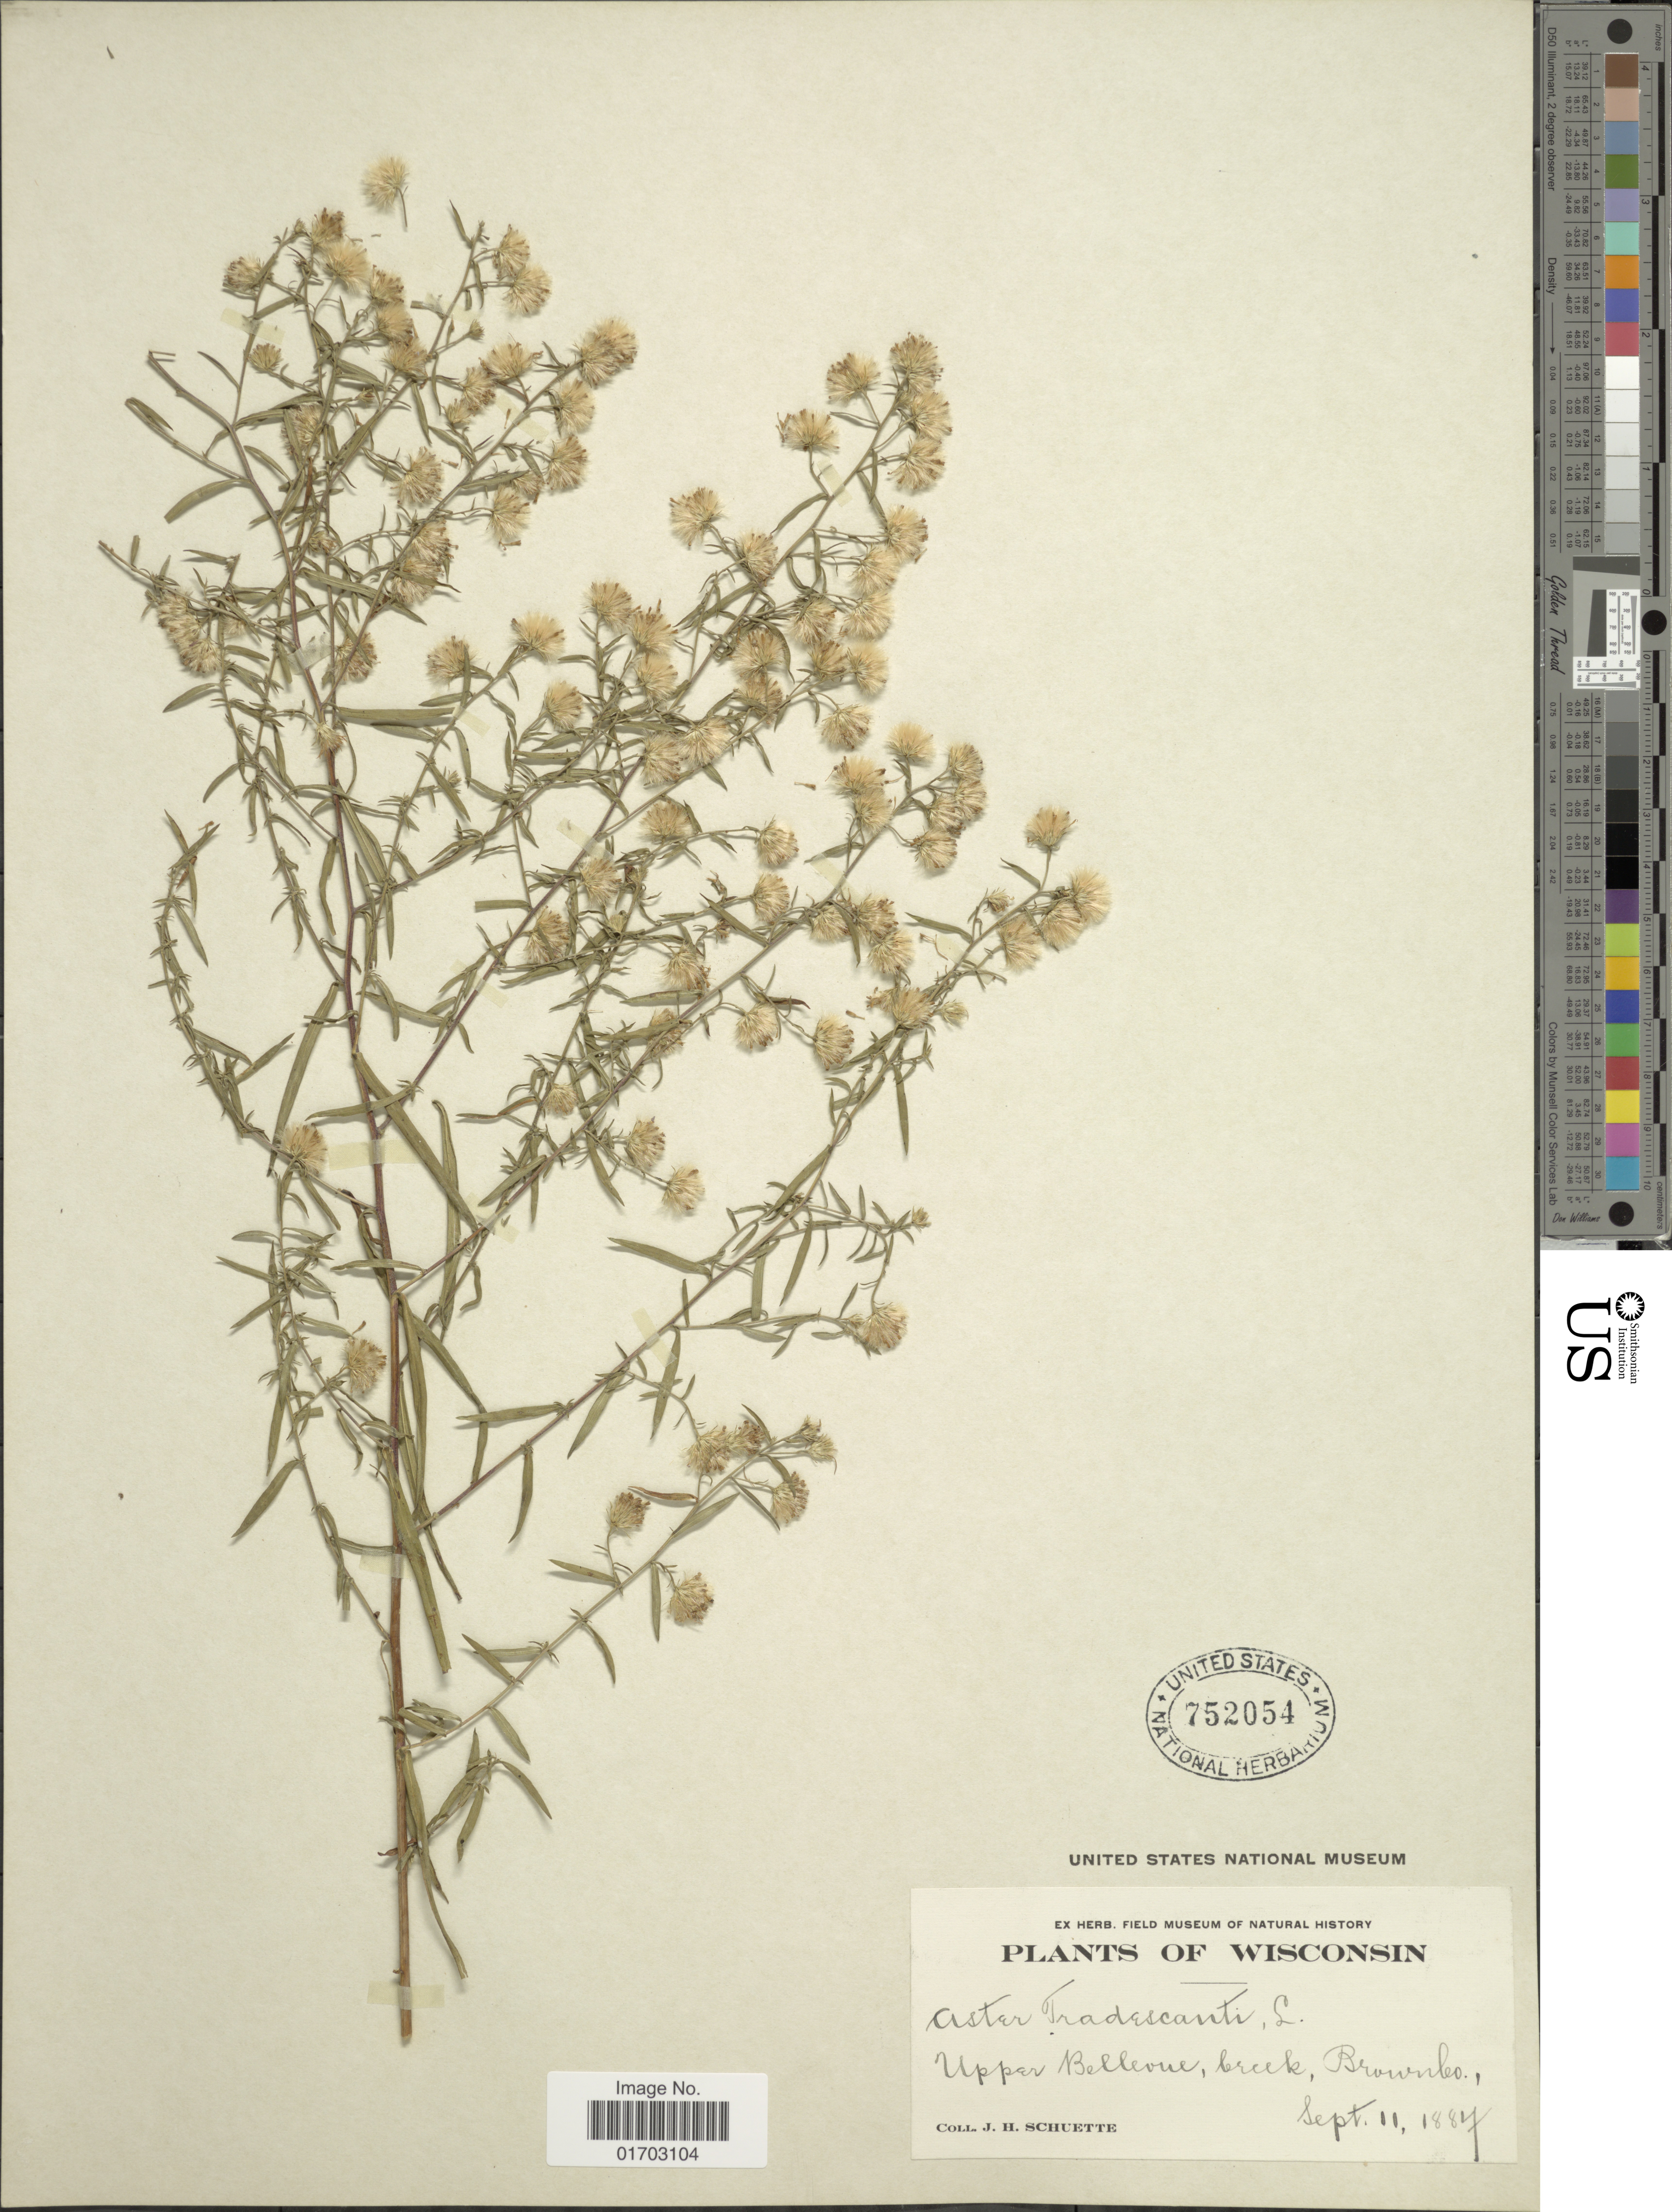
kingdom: Plantae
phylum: Tracheophyta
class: Magnoliopsida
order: Asterales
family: Asteraceae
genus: Symphyotrichum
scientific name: Symphyotrichum simplex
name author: (Willd.) Á. Löve & D. Löve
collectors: J. H. Schuette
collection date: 1887-09-11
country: United States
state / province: Wisconsin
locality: Upper Belleone, Creek, Brown Co.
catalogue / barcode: US 752054